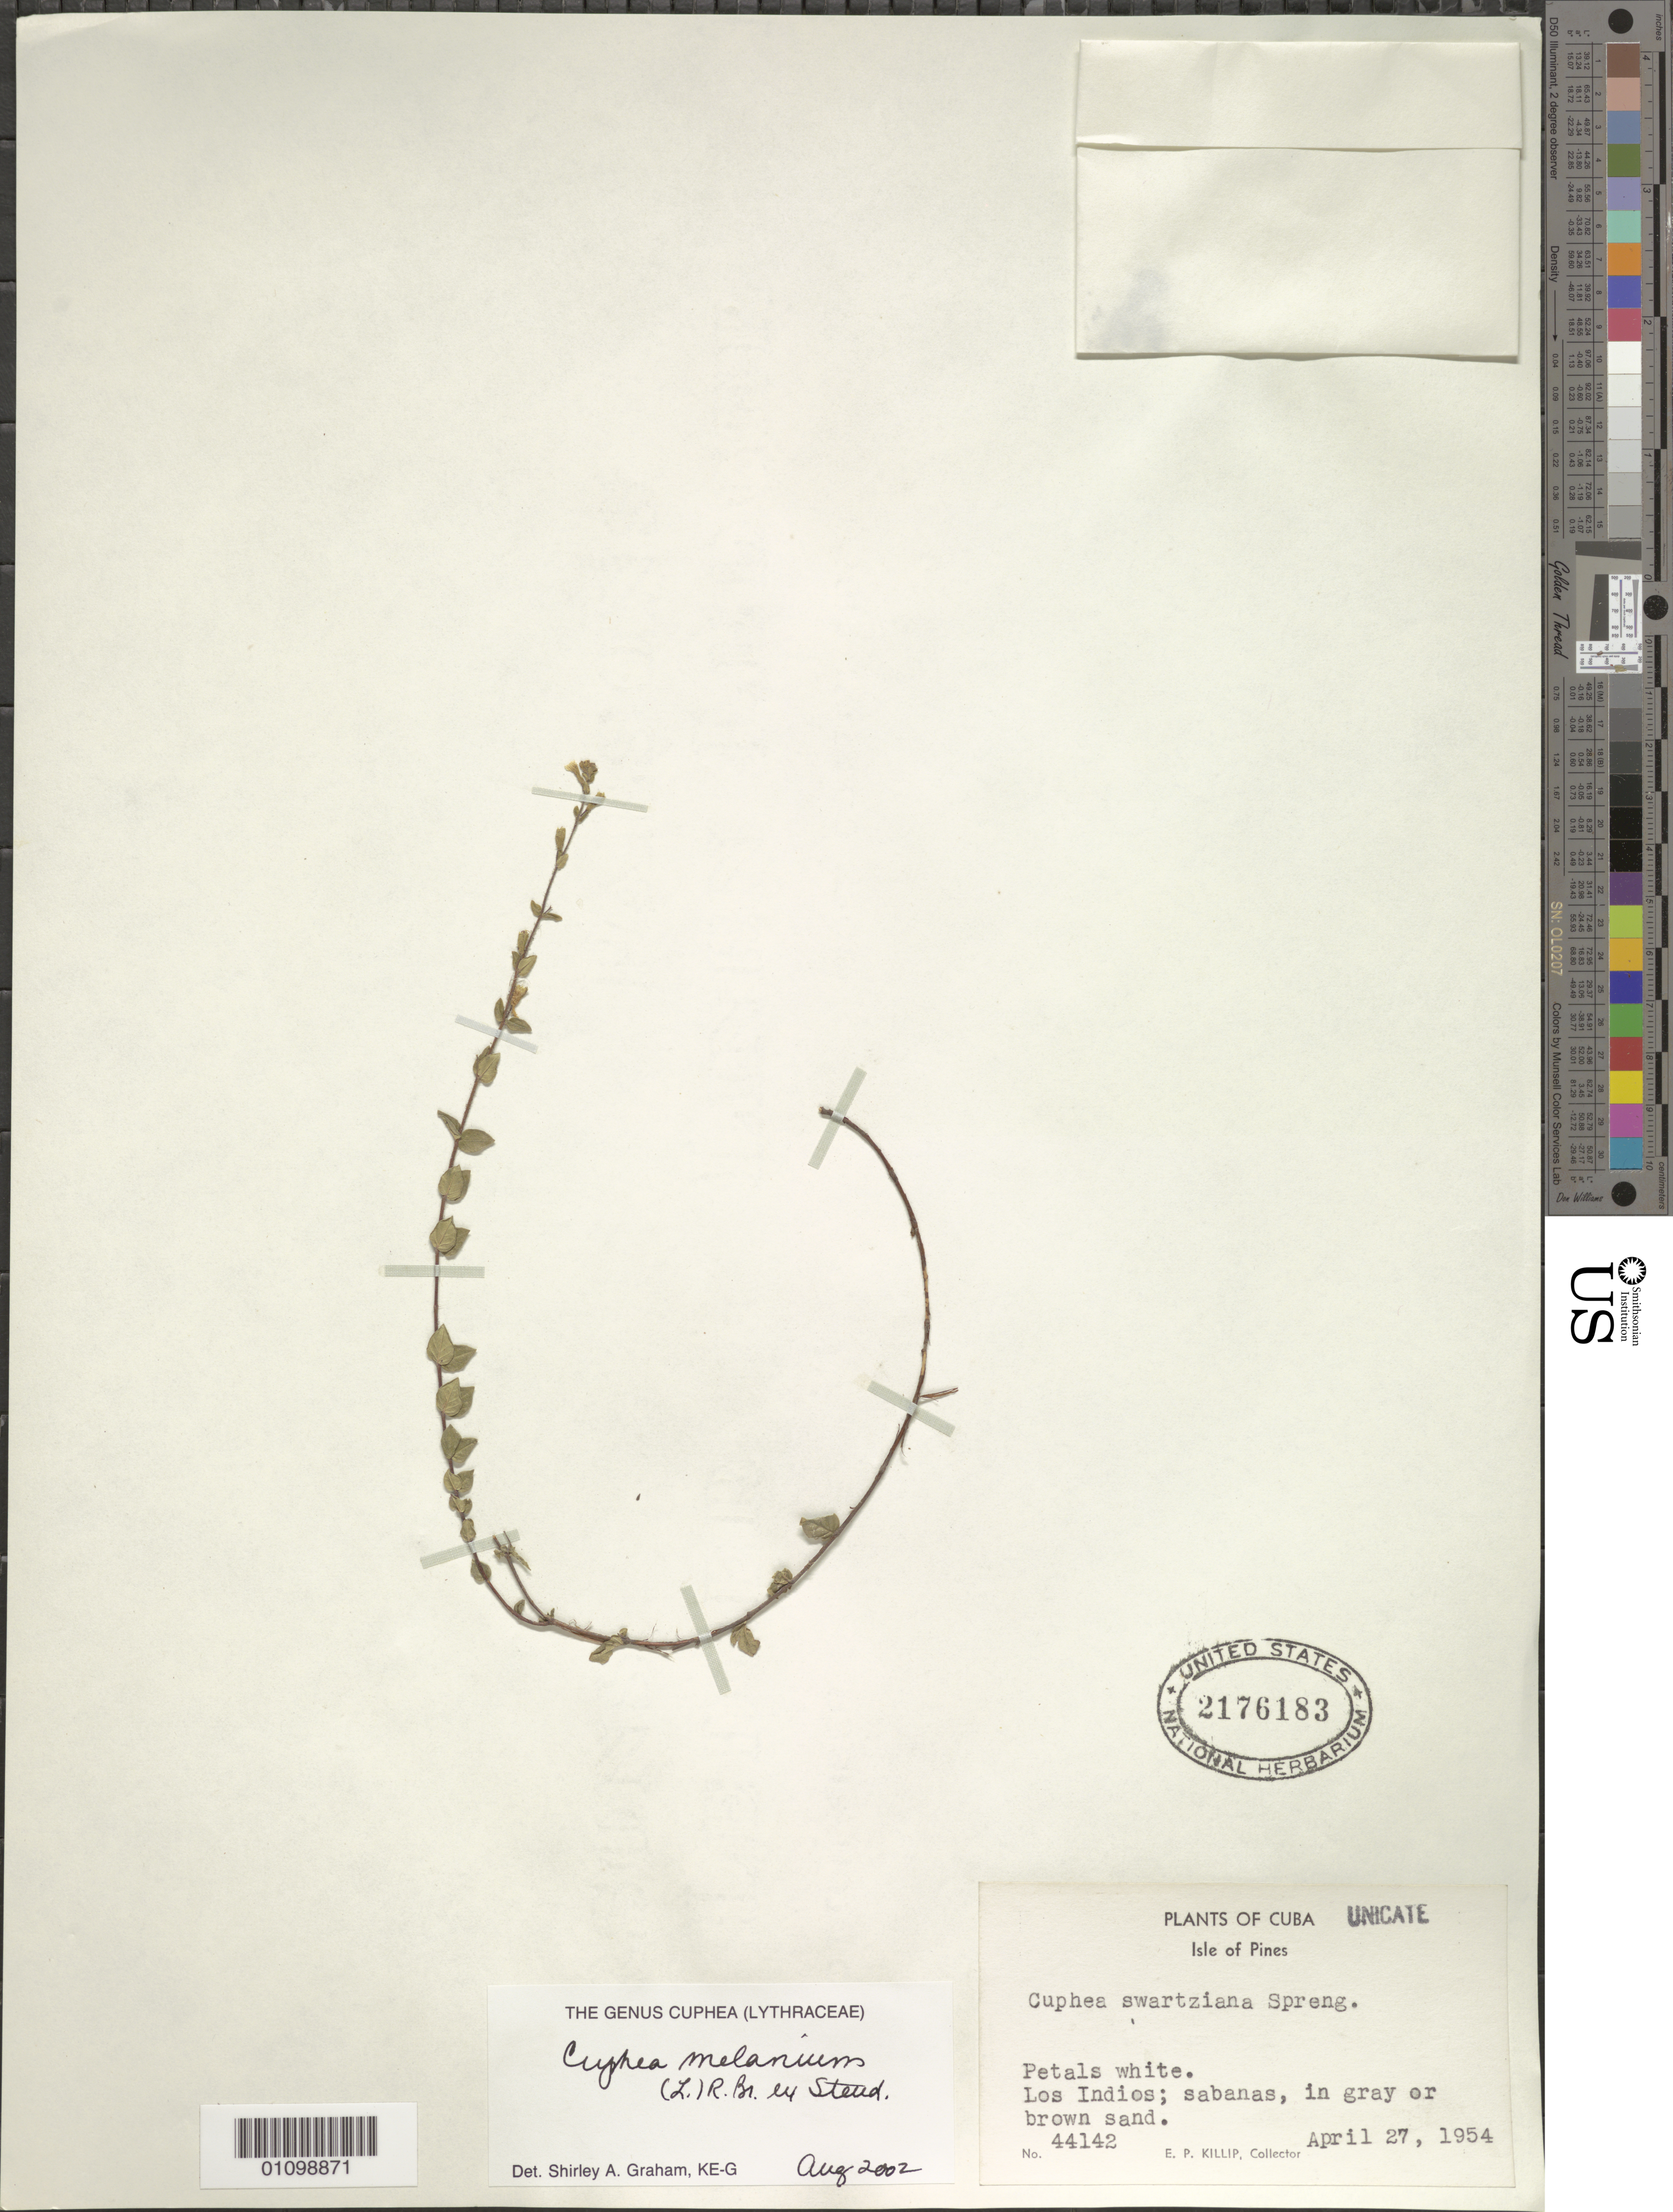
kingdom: Plantae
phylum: Tracheophyta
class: Magnoliopsida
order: Myrtales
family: Lythraceae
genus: Cuphea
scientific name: Cuphea melanium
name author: (L.) Cramer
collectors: E. P. Killip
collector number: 44142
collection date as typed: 27 Apr 1954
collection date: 1954-04-27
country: Cuba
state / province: Isla de La Juventud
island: Isla de la Juventud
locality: Los Indios; sabanas, in gray or brown sand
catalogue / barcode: US 2176183